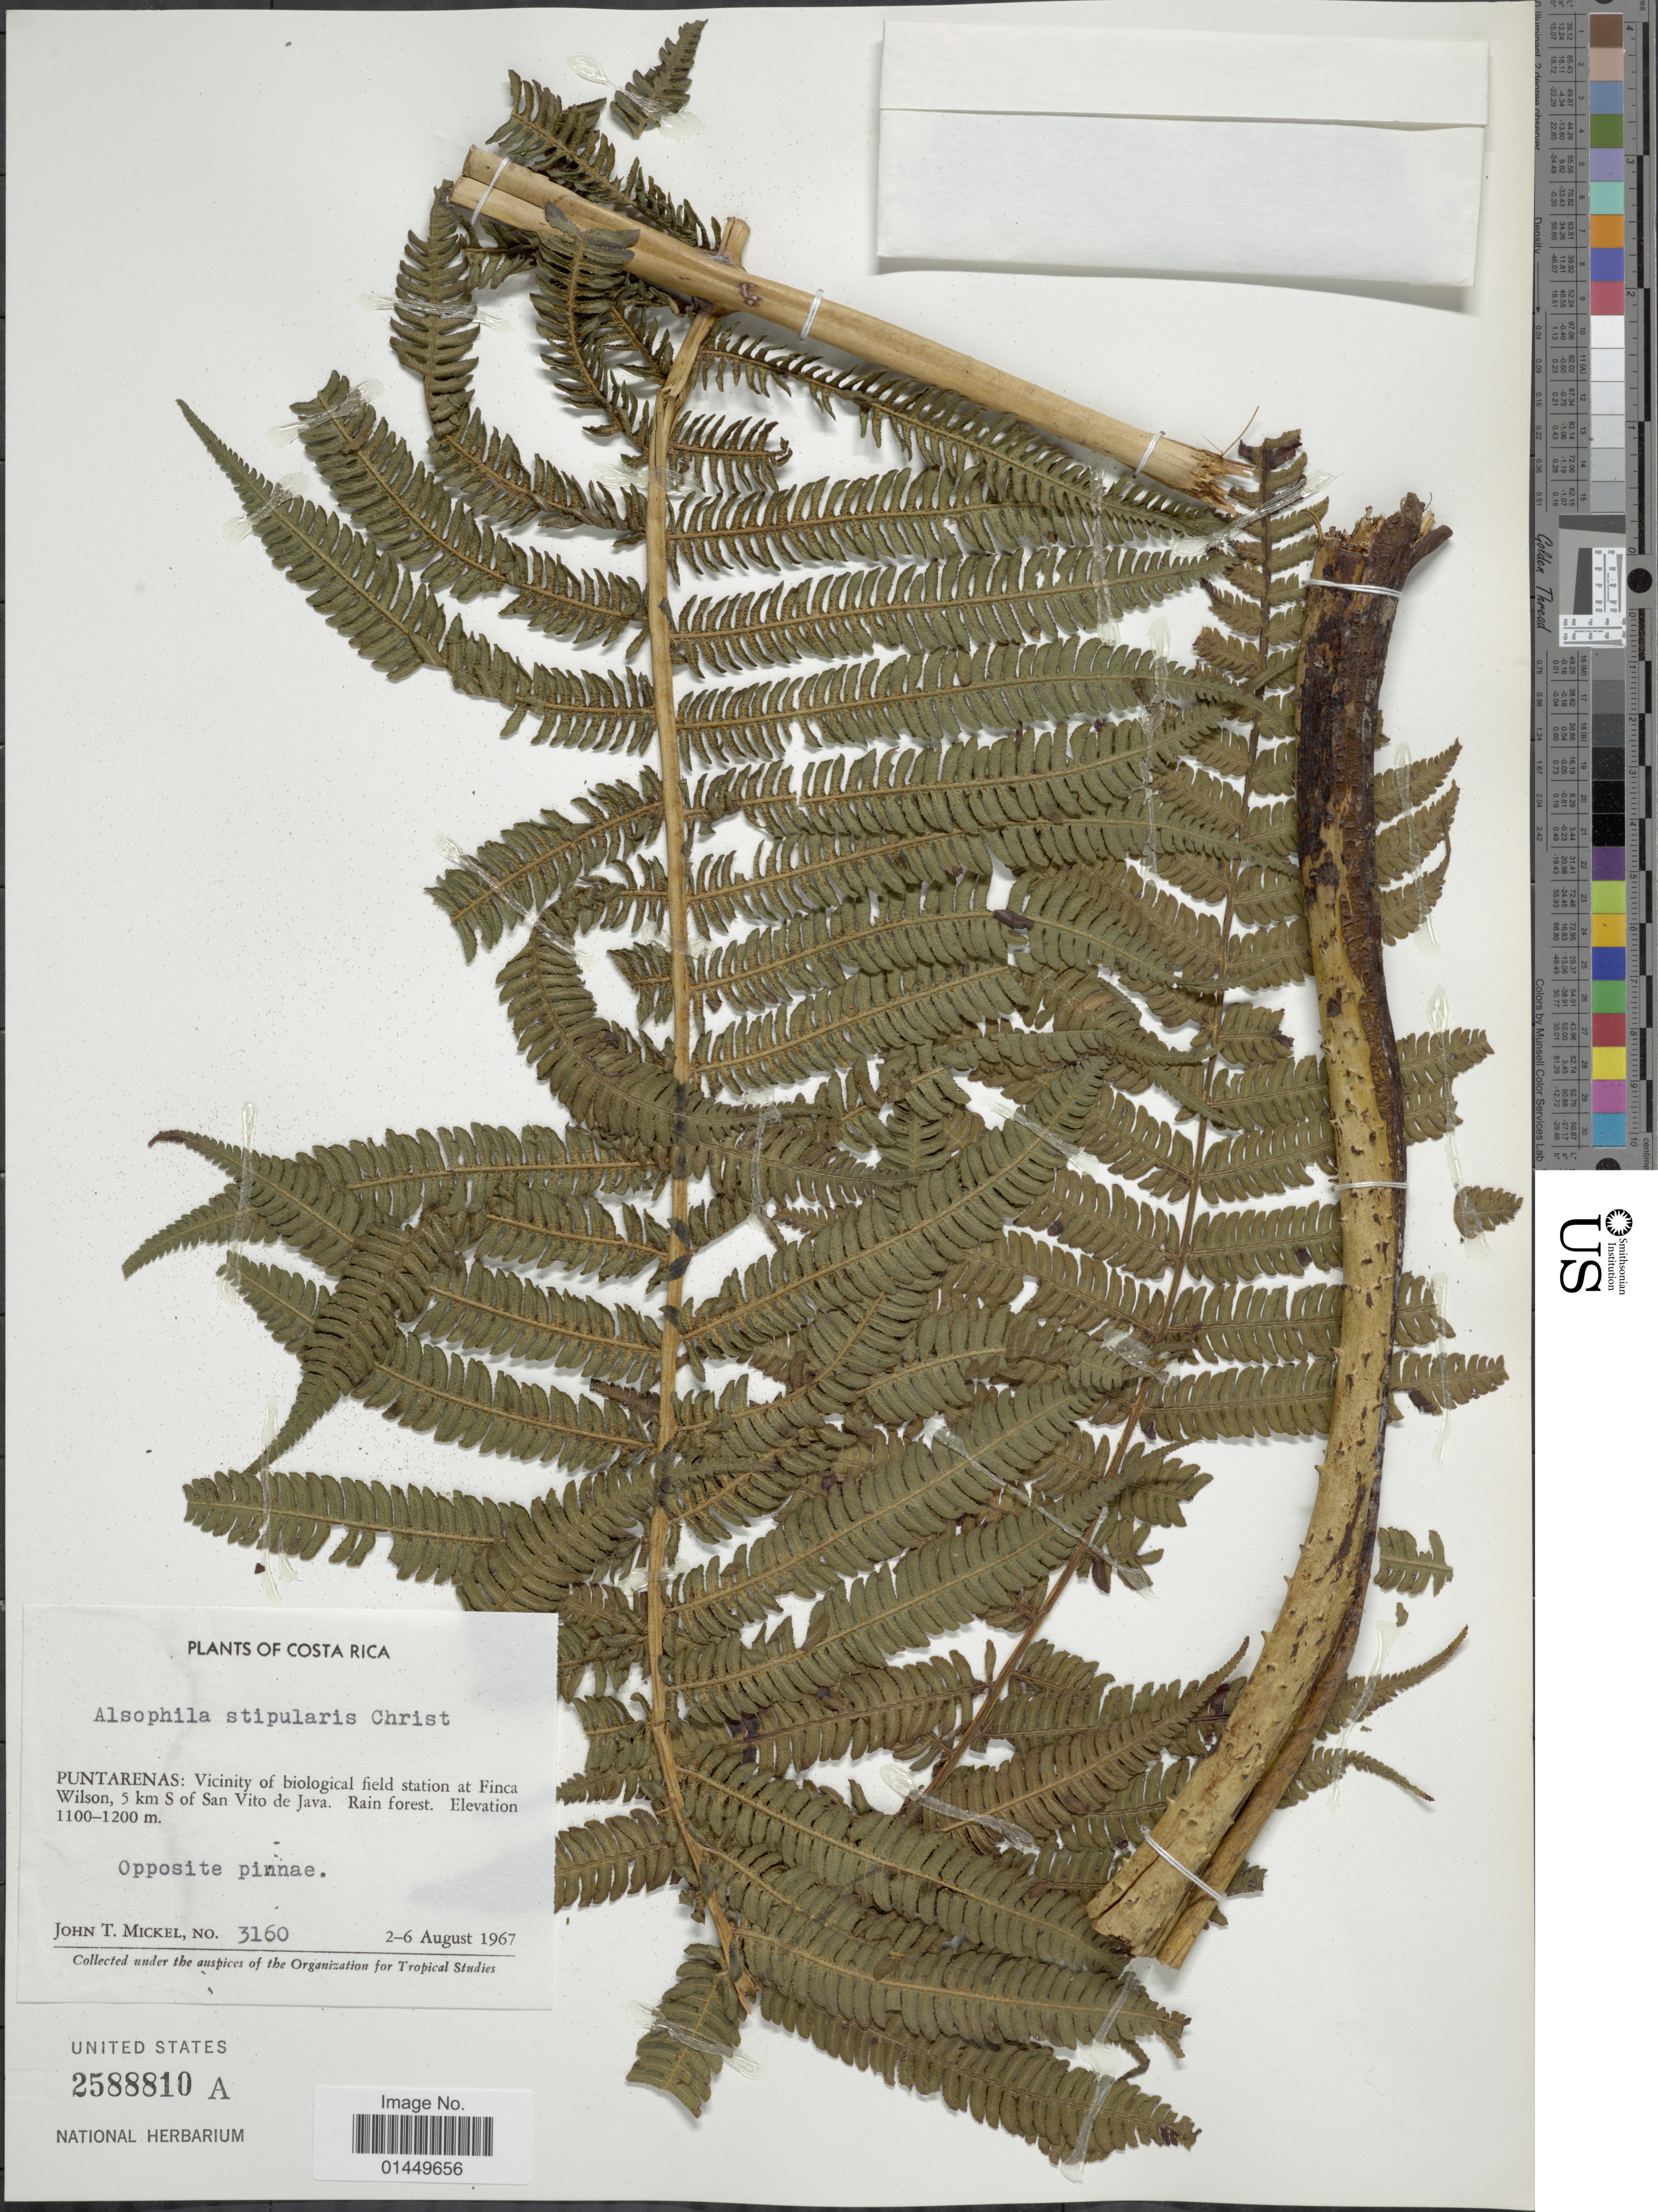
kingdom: Plantae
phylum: Tracheophyta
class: Polypodiopsida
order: Cyatheales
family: Cyatheaceae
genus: Cyathea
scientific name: Cyathea stipularis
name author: (Christ) Domin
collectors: J. T. Mickel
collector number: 3160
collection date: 1967-08-02/1967-08-06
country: Costa Rica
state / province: Puntarenas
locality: Puntarenas: Vicinity of Biological field station at Finca Wilson, 5 km S of San Vito de Java, Rain Forest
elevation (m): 1100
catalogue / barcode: US 2588810A